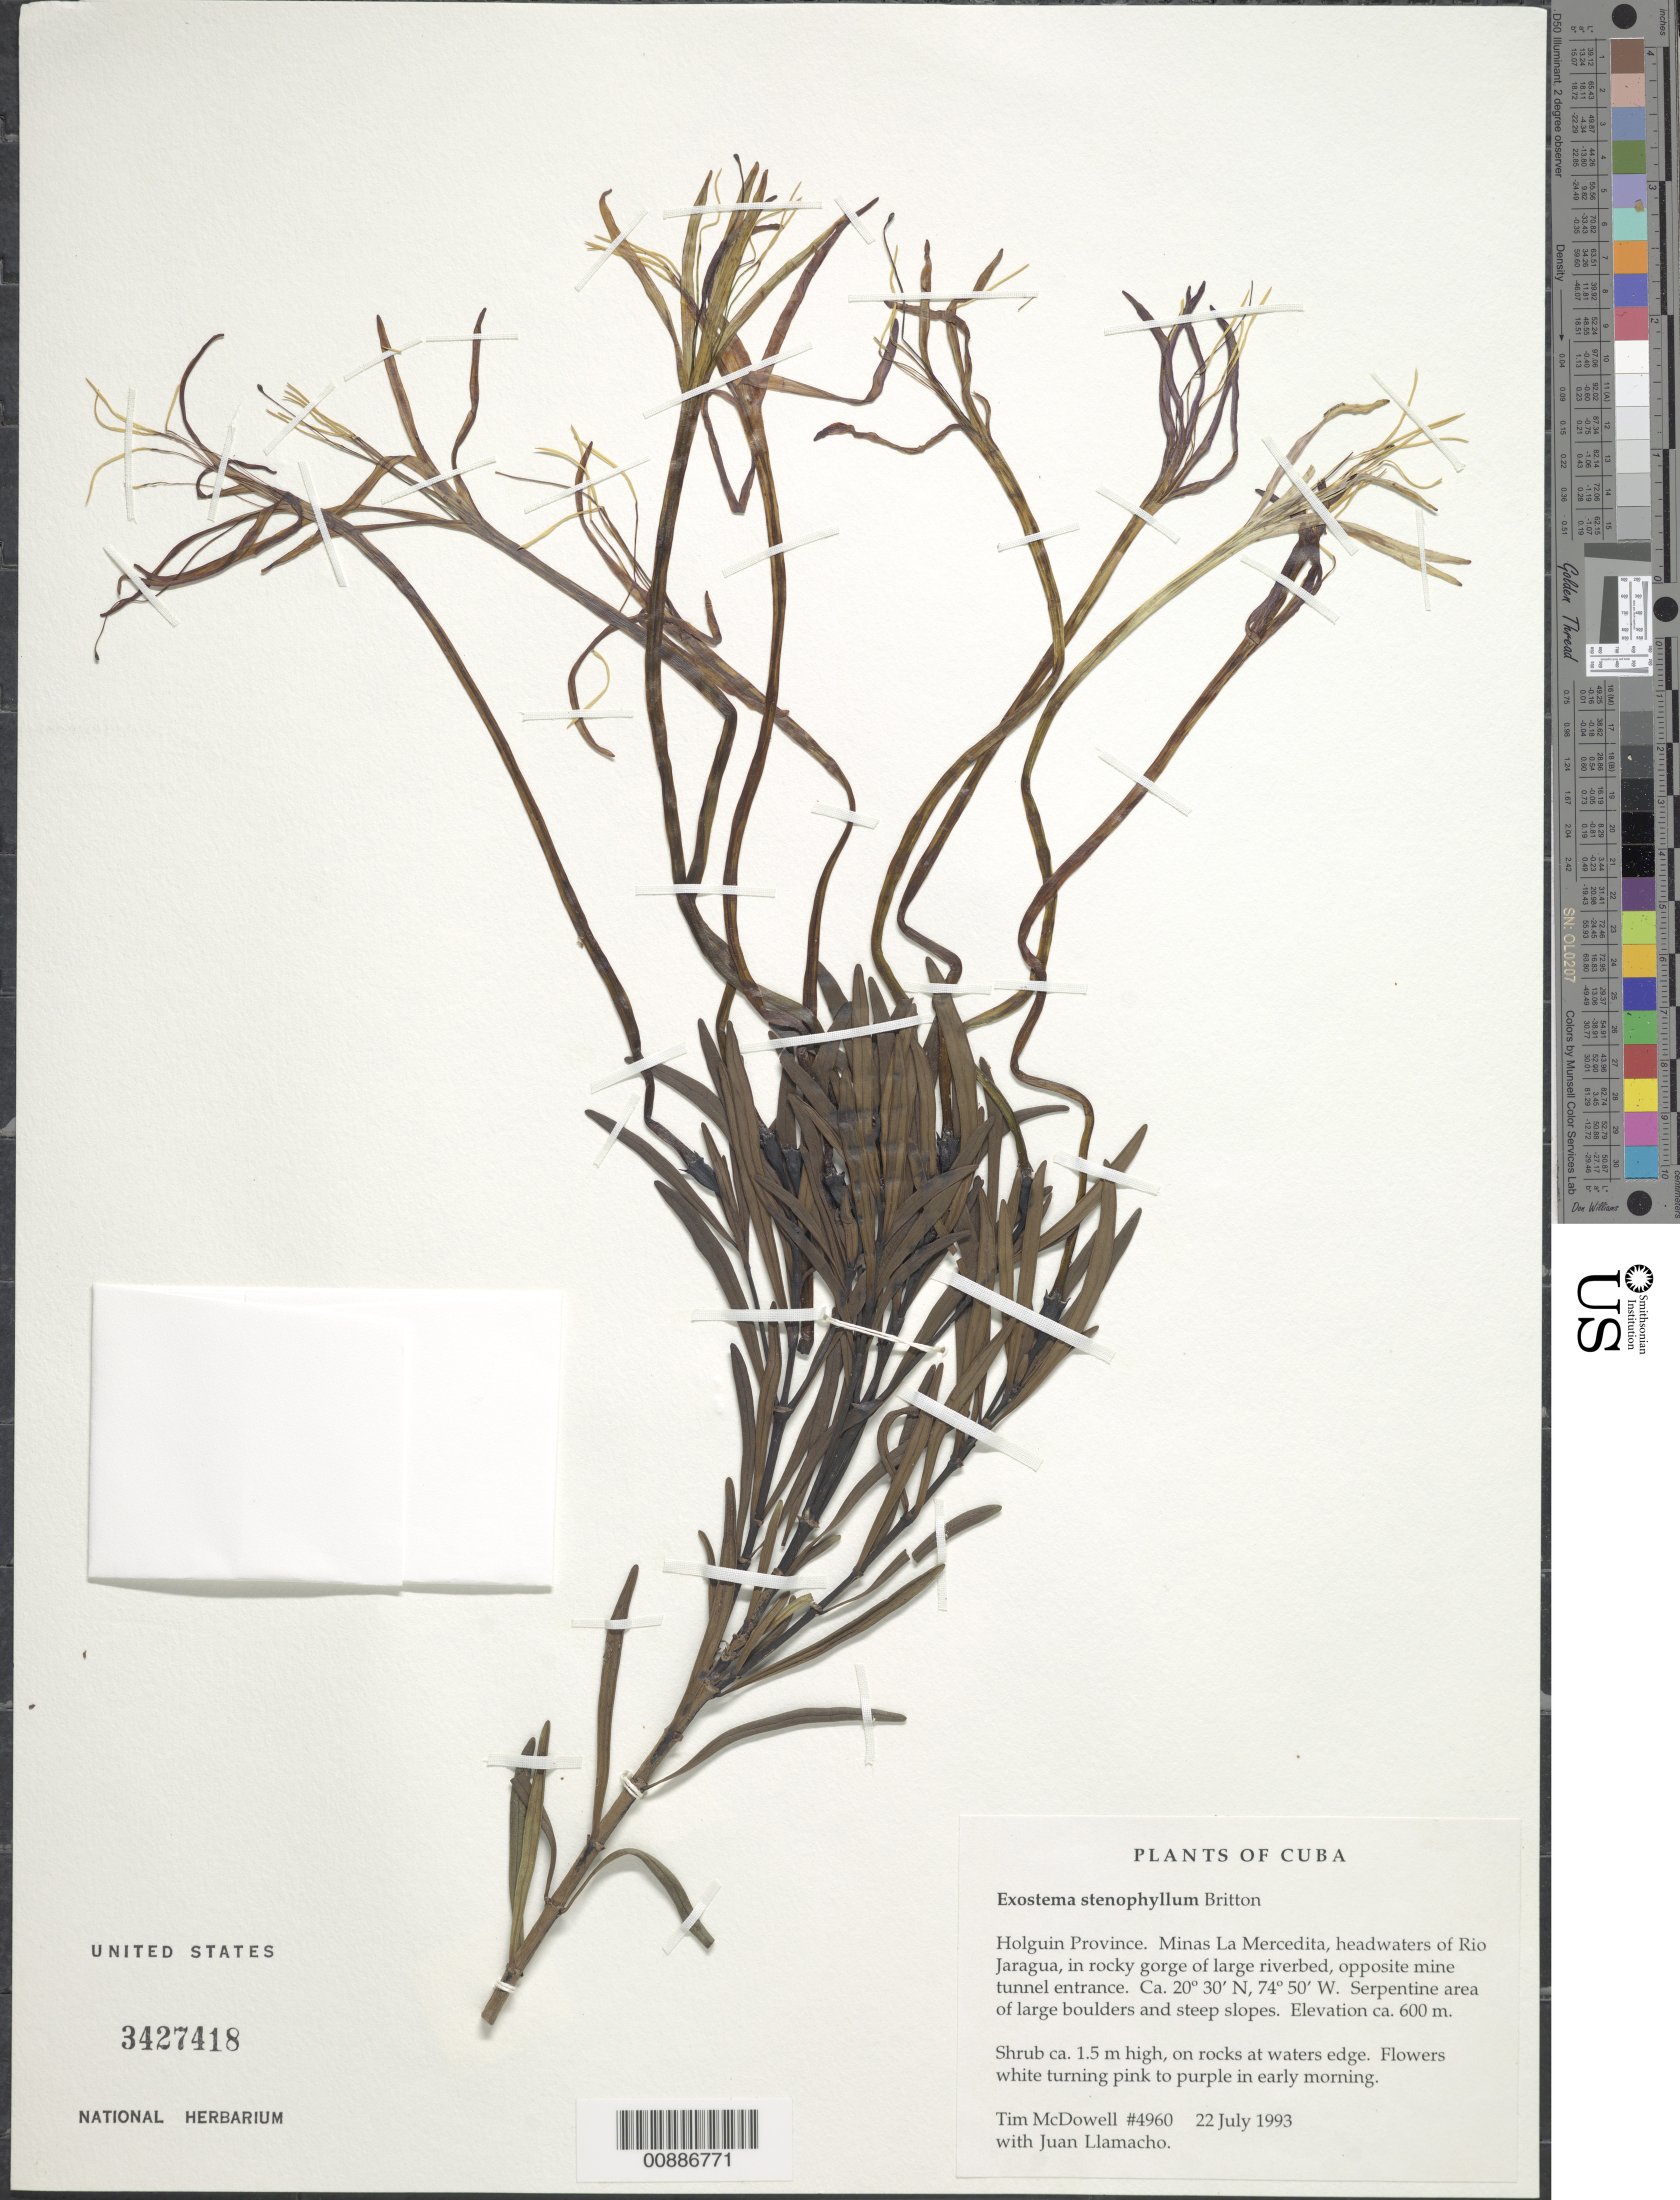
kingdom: Plantae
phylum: Tracheophyta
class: Magnoliopsida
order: Gentianales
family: Rubiaceae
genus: Exostema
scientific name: Exostema stenophyllum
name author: Britton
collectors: T. McDowell & J. Llamacho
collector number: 4960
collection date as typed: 22 Jul 1993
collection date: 1993-07-22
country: Cuba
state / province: Holguin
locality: Minas la Mercedita, headwaters of Rio Jaragua; in gorge of riverbed, opposite mine tunnel entrance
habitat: In rocky gorge of large riverbed, on rocks at edge of water. Serpentine area of large bolders and steep slopes.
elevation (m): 600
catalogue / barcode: US 3427418